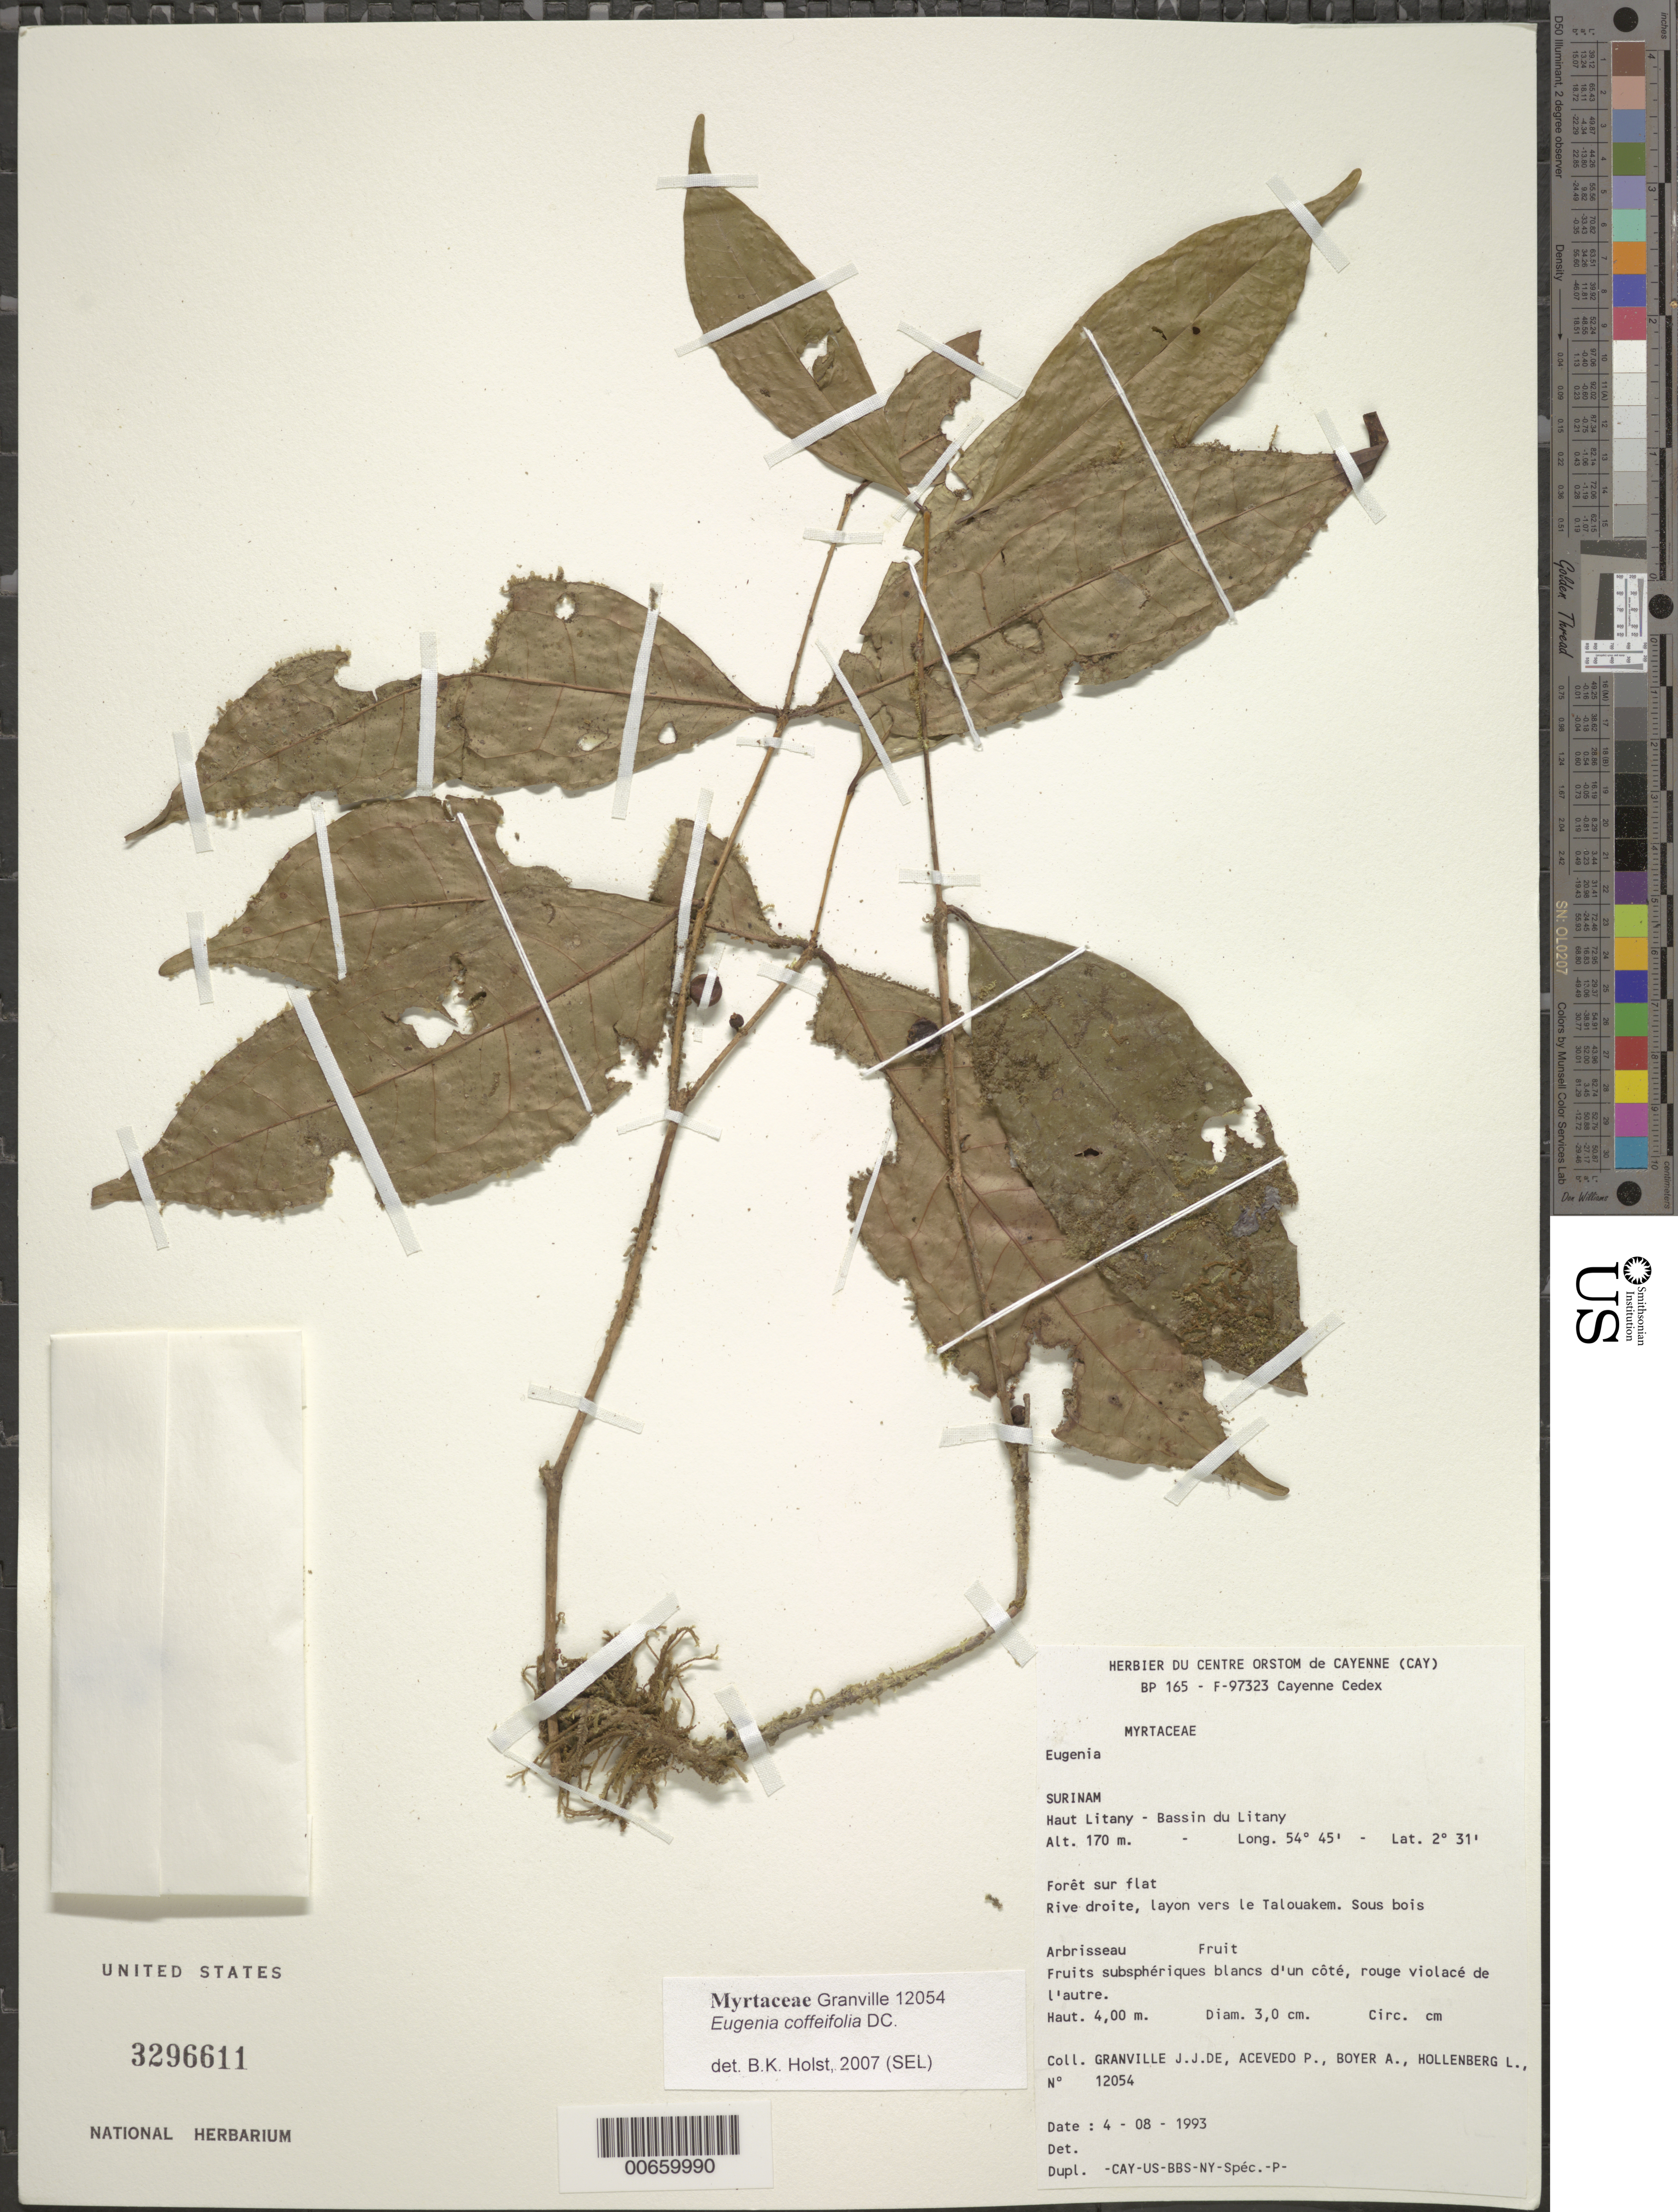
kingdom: Plantae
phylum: Tracheophyta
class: Magnoliopsida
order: Myrtales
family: Myrtaceae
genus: Eugenia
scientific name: Eugenia sinemariensis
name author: Aubl.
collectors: J.-J. de Granville, P. Acevedo-Rodr., A. Boyer & L. Hollenberg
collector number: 12054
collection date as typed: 4-Aug-93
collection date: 1993-08-04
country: Suriname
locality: Haut Litany, Bassin du Litany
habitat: Forest on flatland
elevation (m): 170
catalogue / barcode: US 3296611